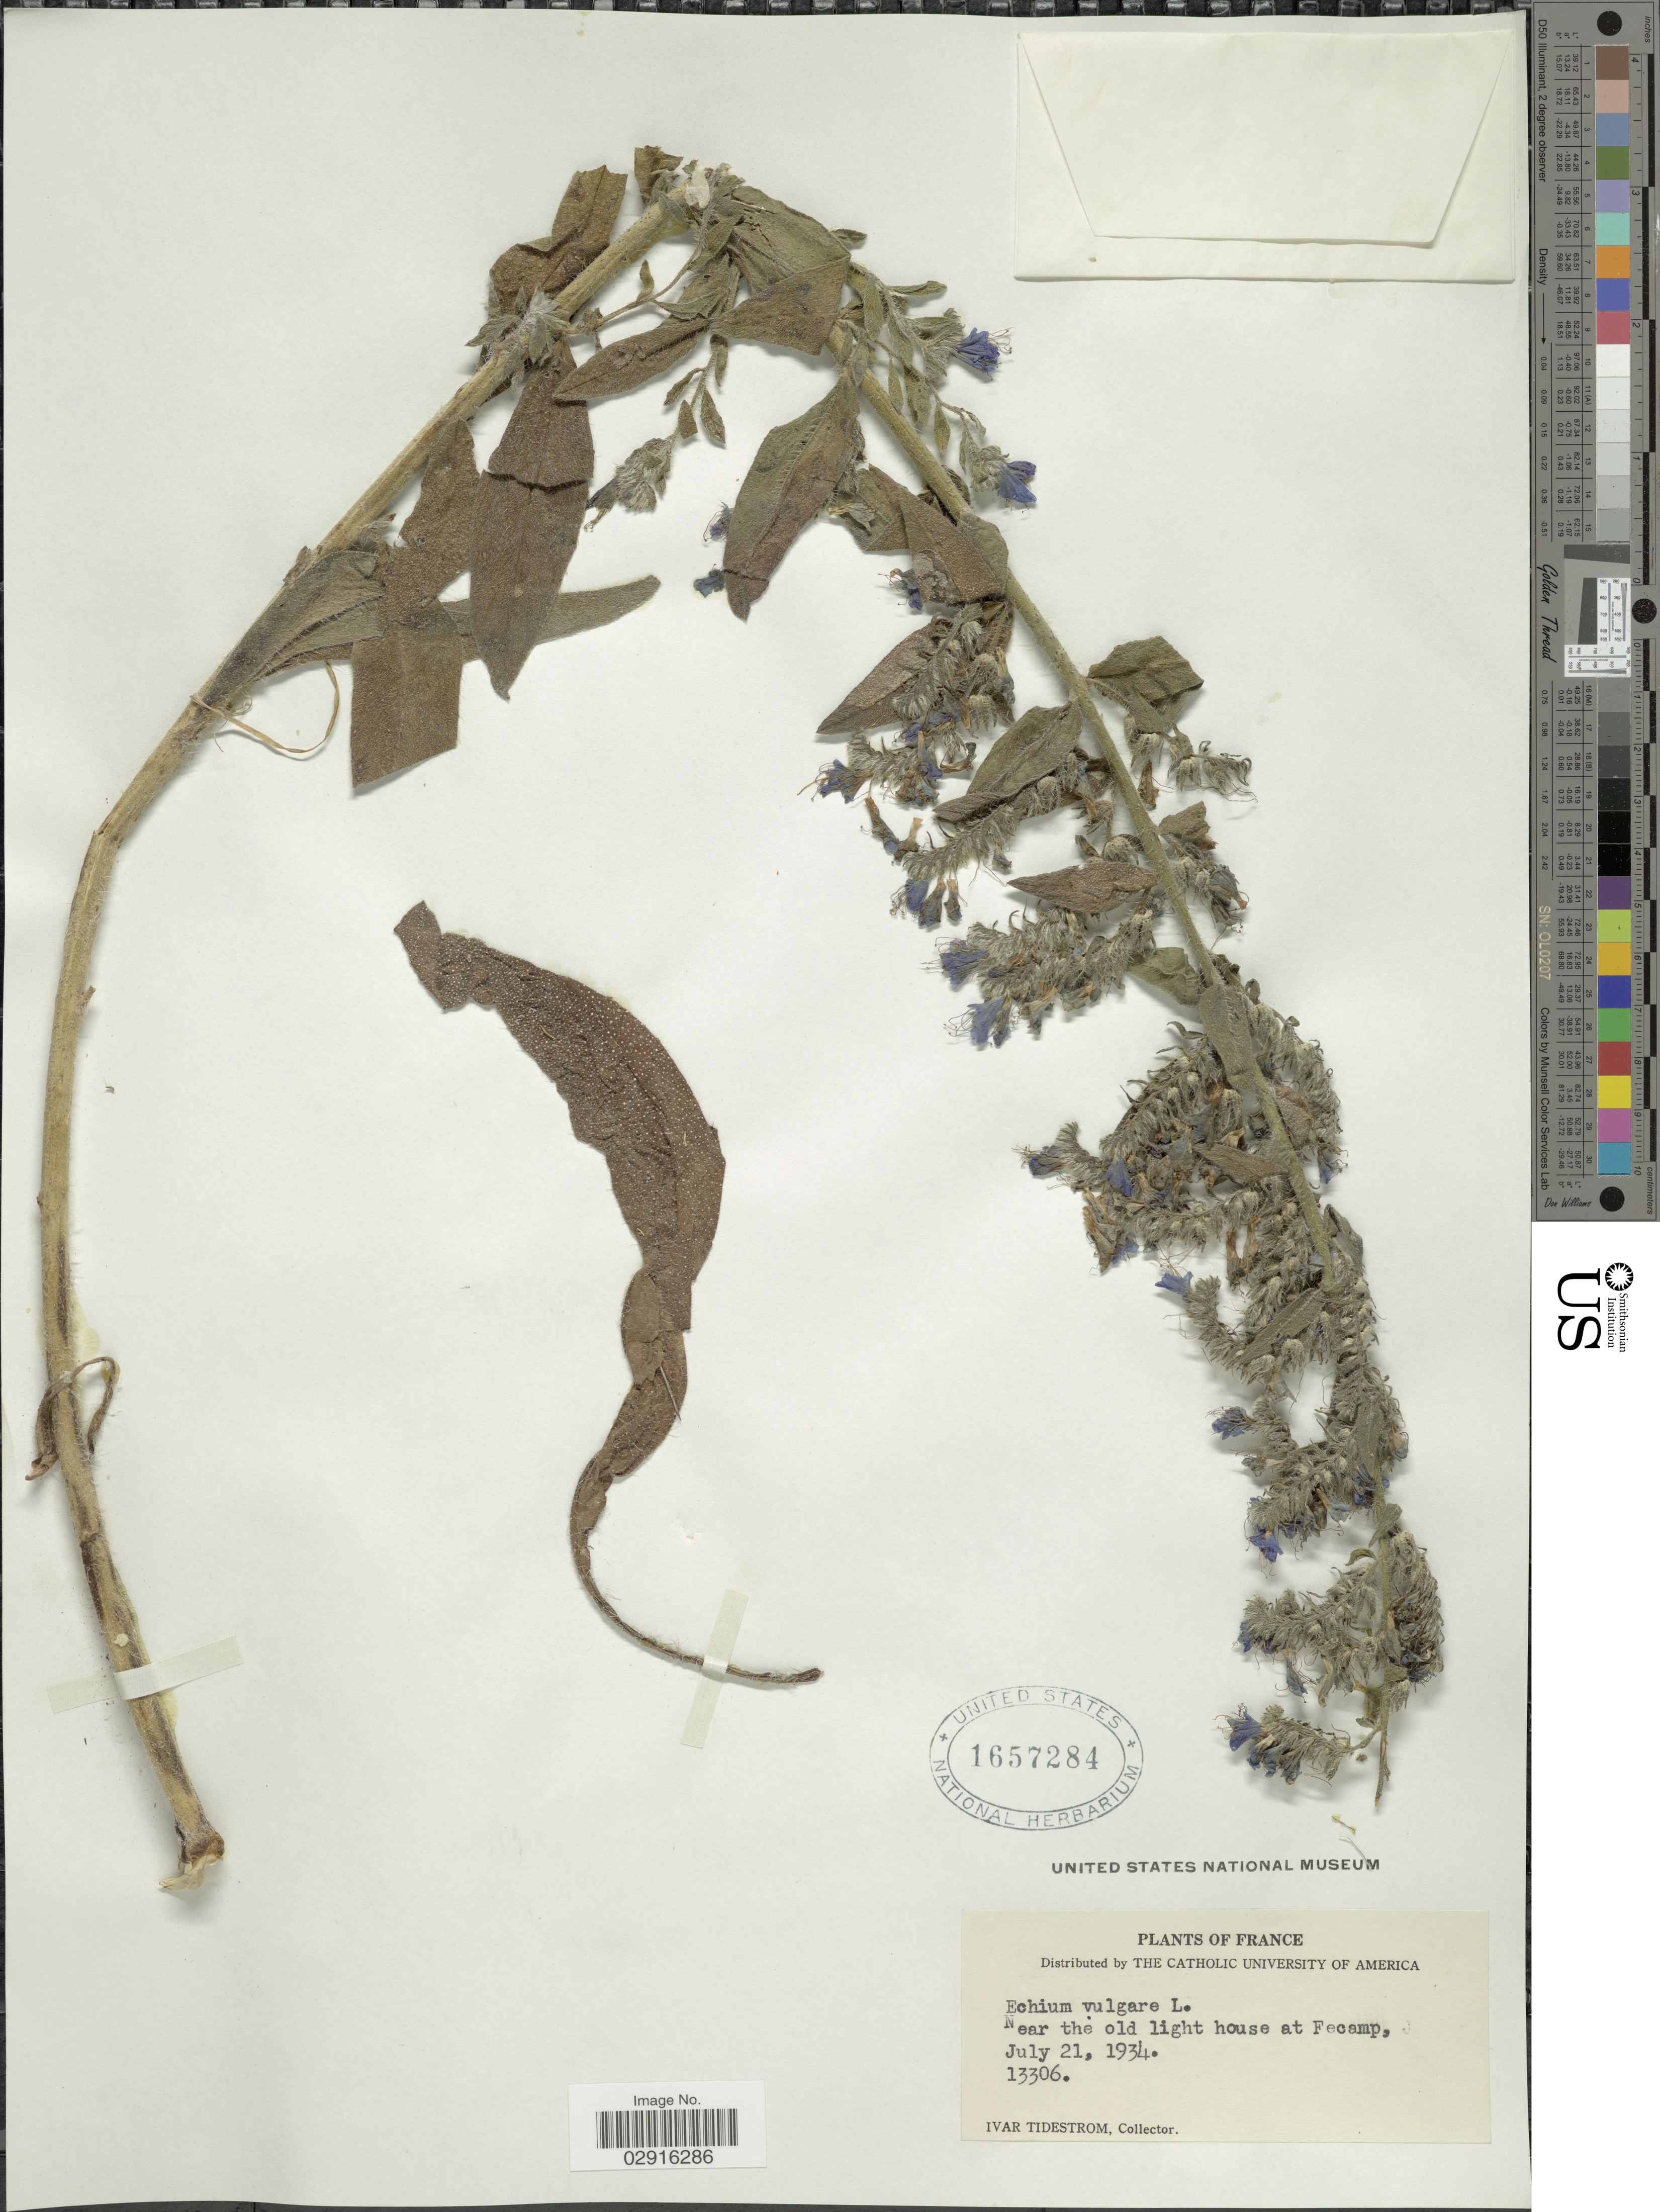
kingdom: Plantae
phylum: Tracheophyta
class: Magnoliopsida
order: Boraginales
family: Boraginaceae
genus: Echium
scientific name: Echium vulgare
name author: L.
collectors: I. F. Tidestrom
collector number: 13306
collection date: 1934-07-21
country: France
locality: Near the old light house at Fecamp.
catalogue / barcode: US 1657284